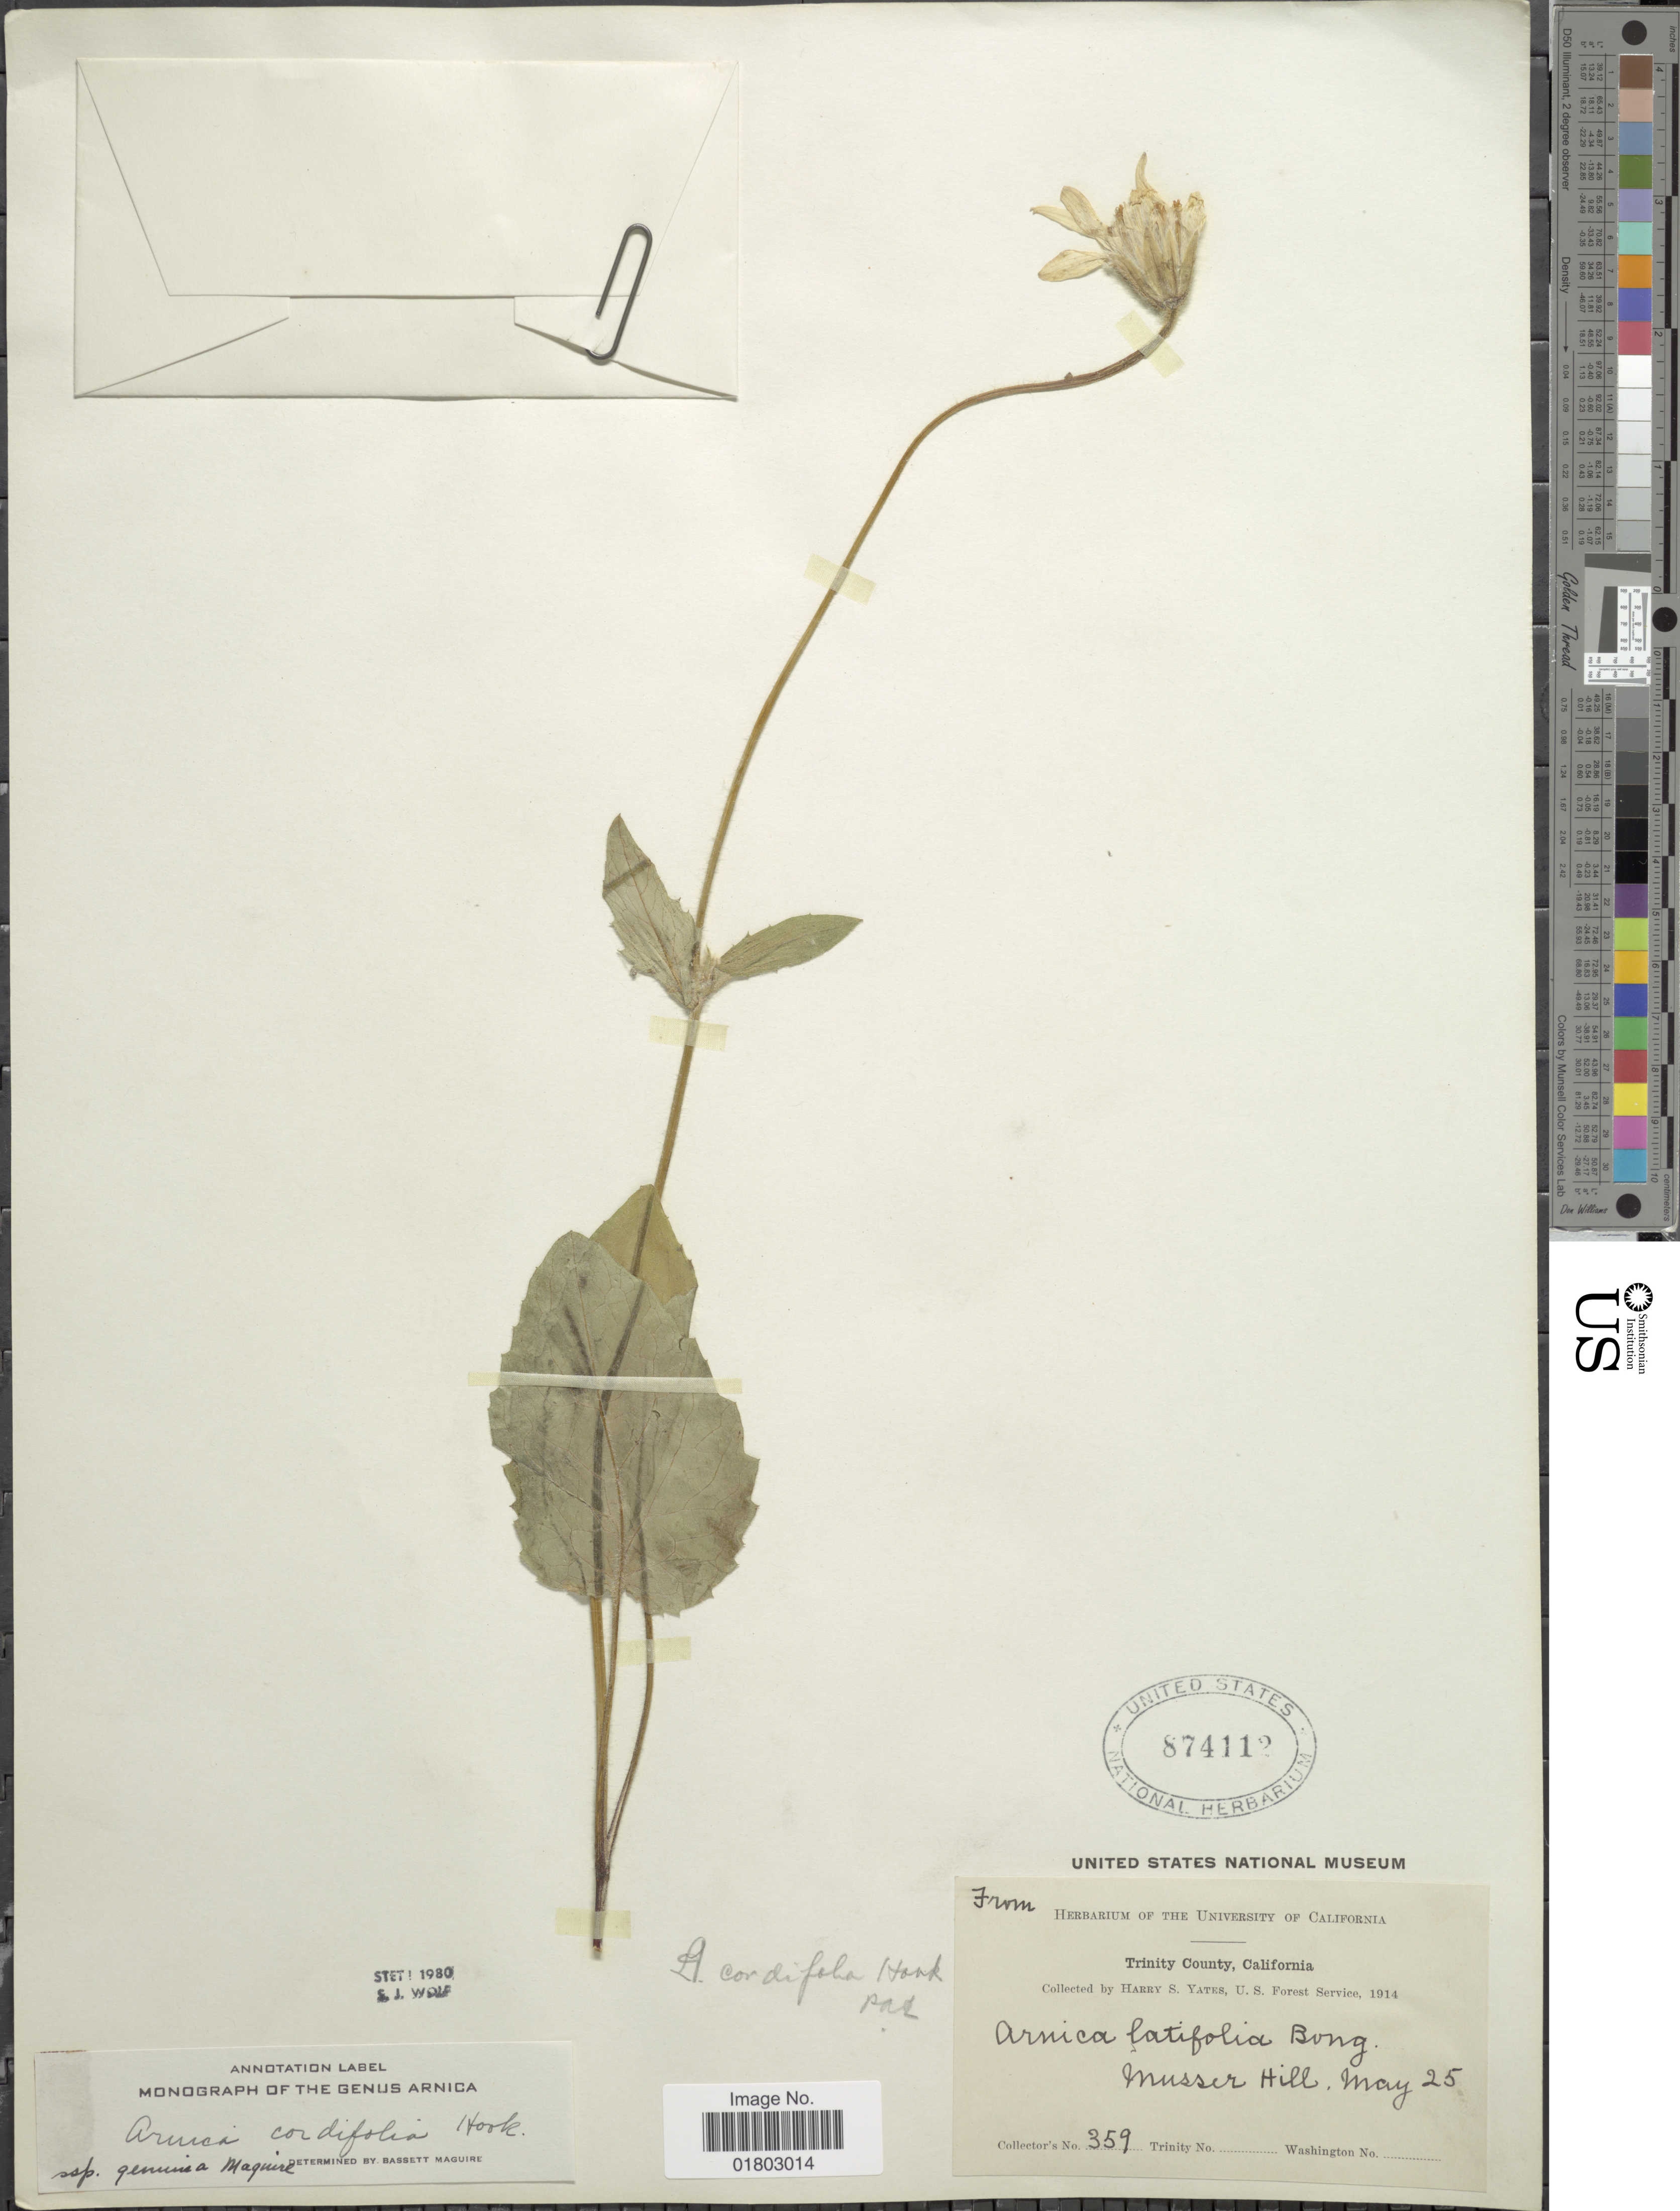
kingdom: Plantae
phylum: Tracheophyta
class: Magnoliopsida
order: Asterales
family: Asteraceae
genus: Arnica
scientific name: Arnica cordifolia subsp. genuina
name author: Maguire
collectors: H. S. Yates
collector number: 359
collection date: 1914-05-25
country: United States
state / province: California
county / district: Trinity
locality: Trinity County, Usser Hill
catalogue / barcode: US 874112